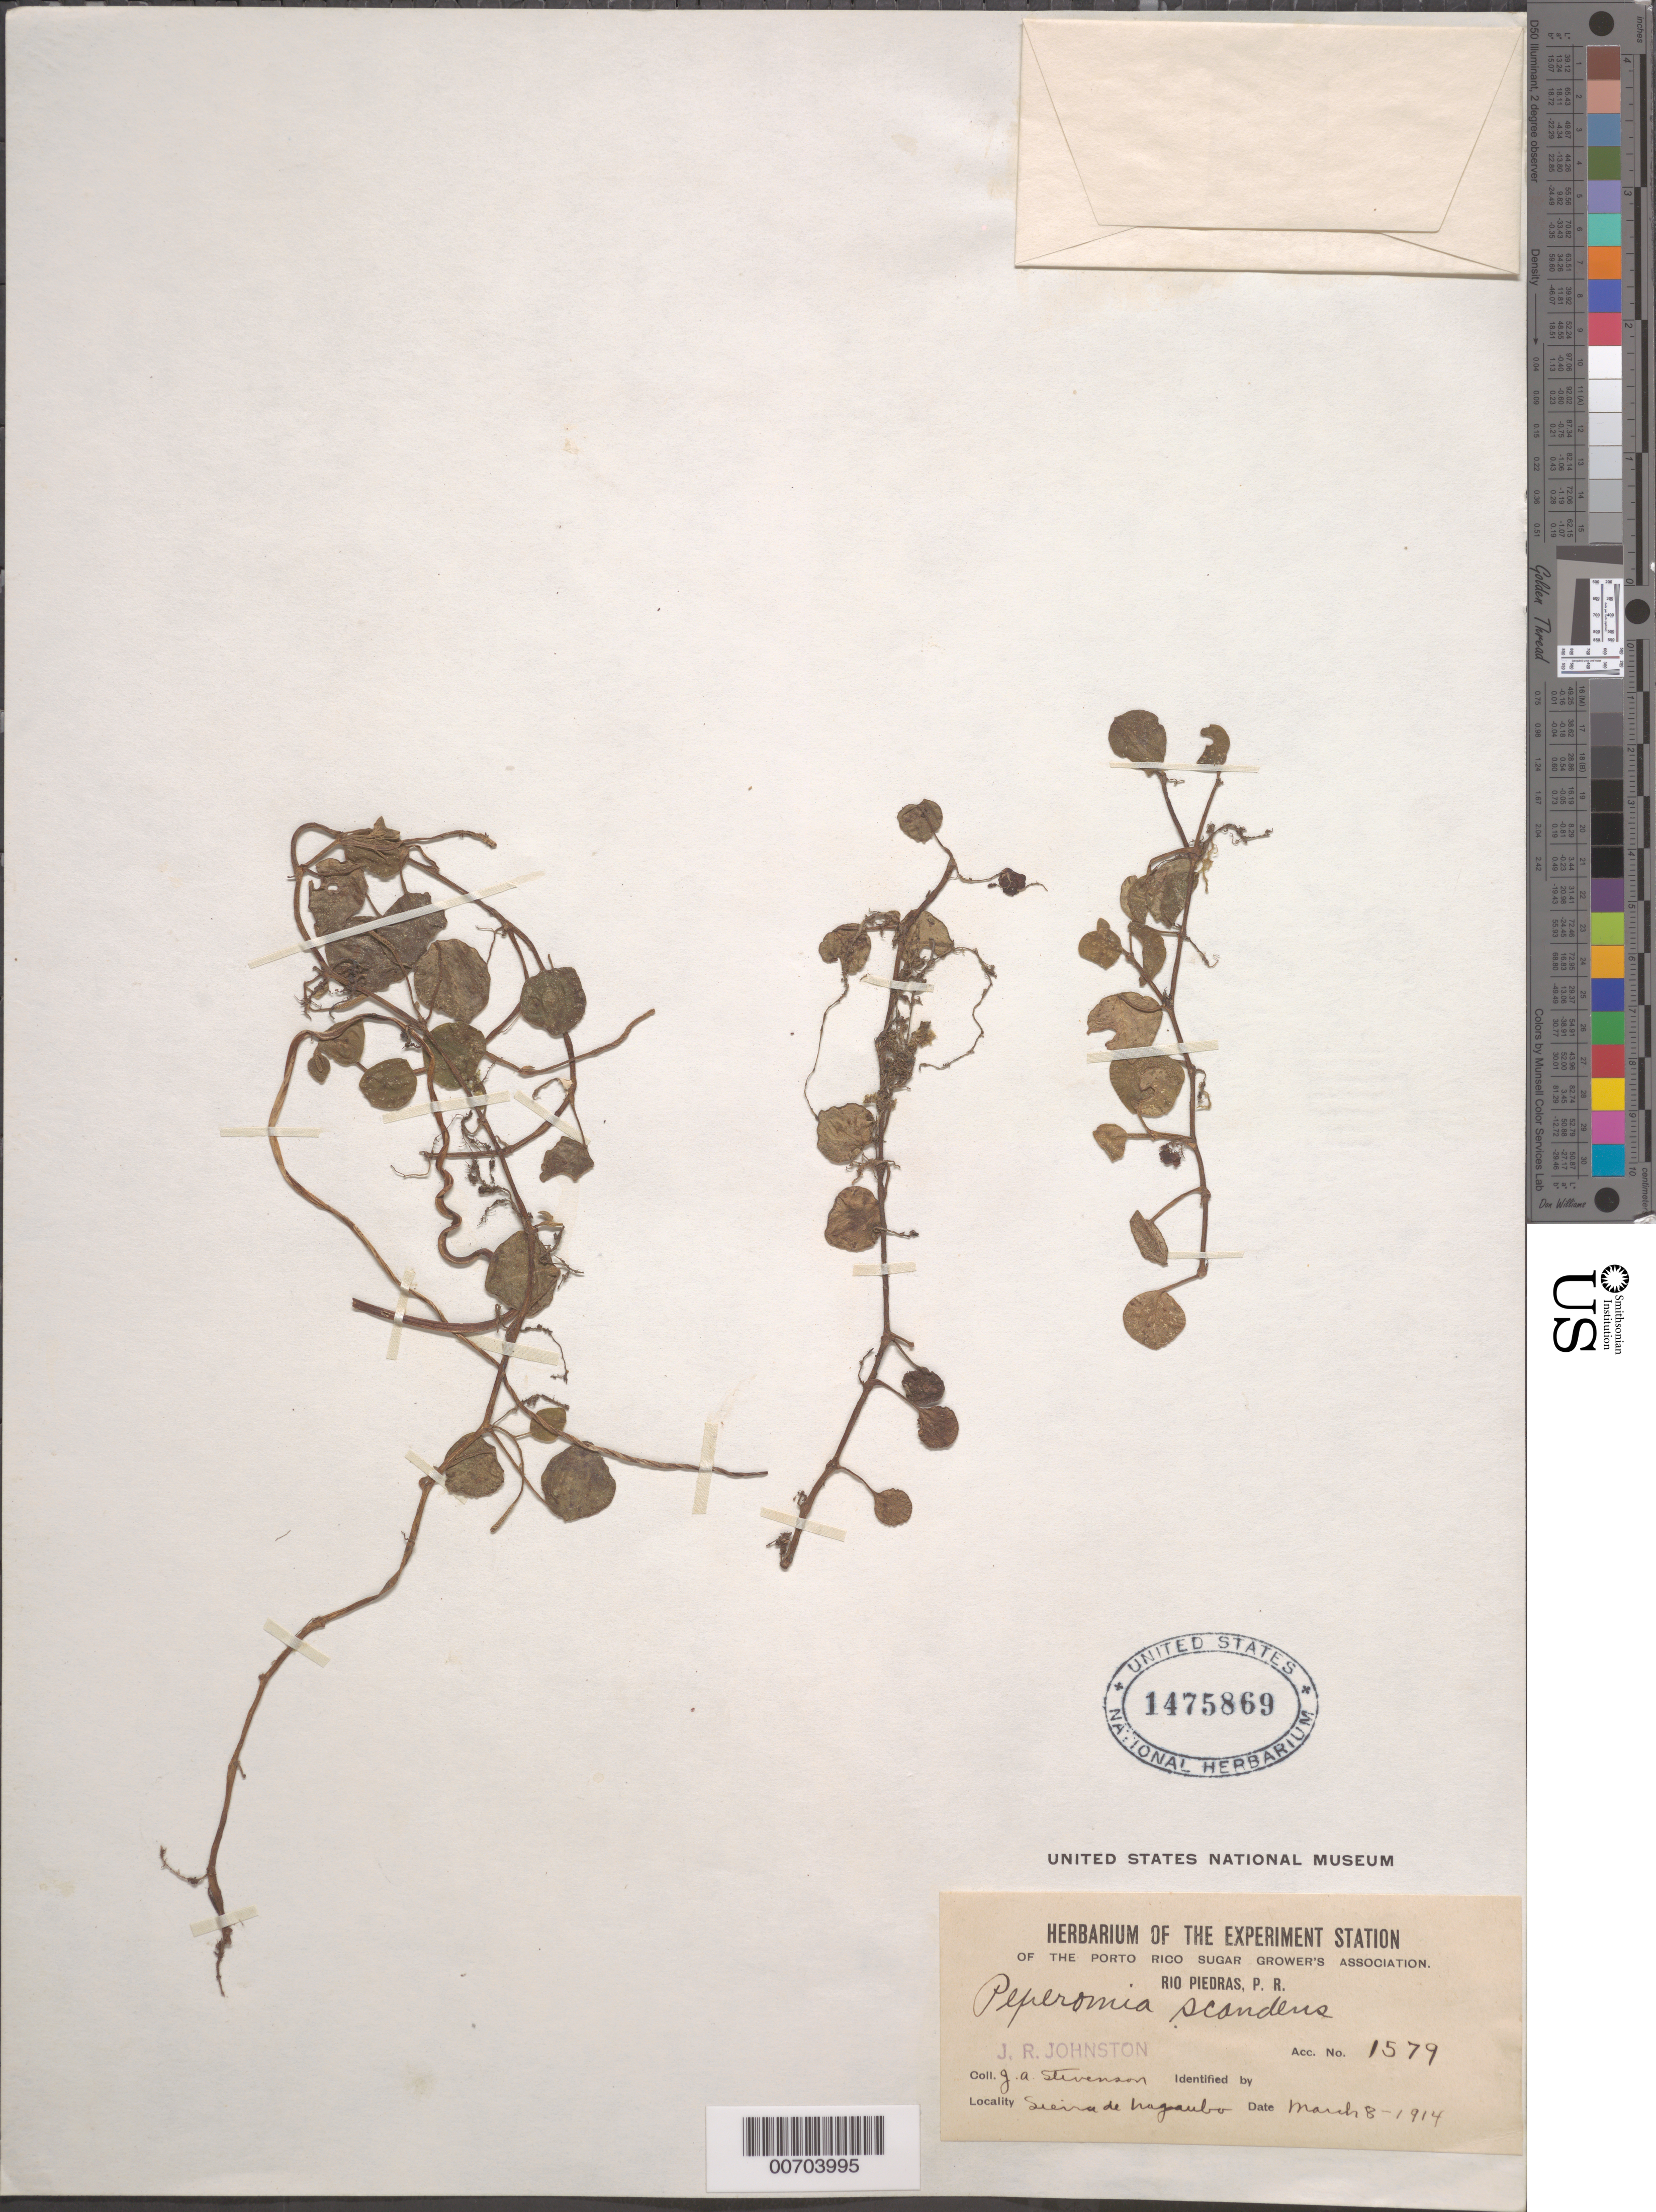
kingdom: Plantae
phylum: Tracheophyta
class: Magnoliopsida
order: Piperales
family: Piperaceae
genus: Peperomia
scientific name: Peperomia scandens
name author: Ruiz & Pav.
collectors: J. Stevenson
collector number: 1579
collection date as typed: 08 Mar 1914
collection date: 1914-03-08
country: Puerto Rico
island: Greater Antilles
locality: Río Piedras, Sierra de Nagaubo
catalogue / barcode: US 1475869